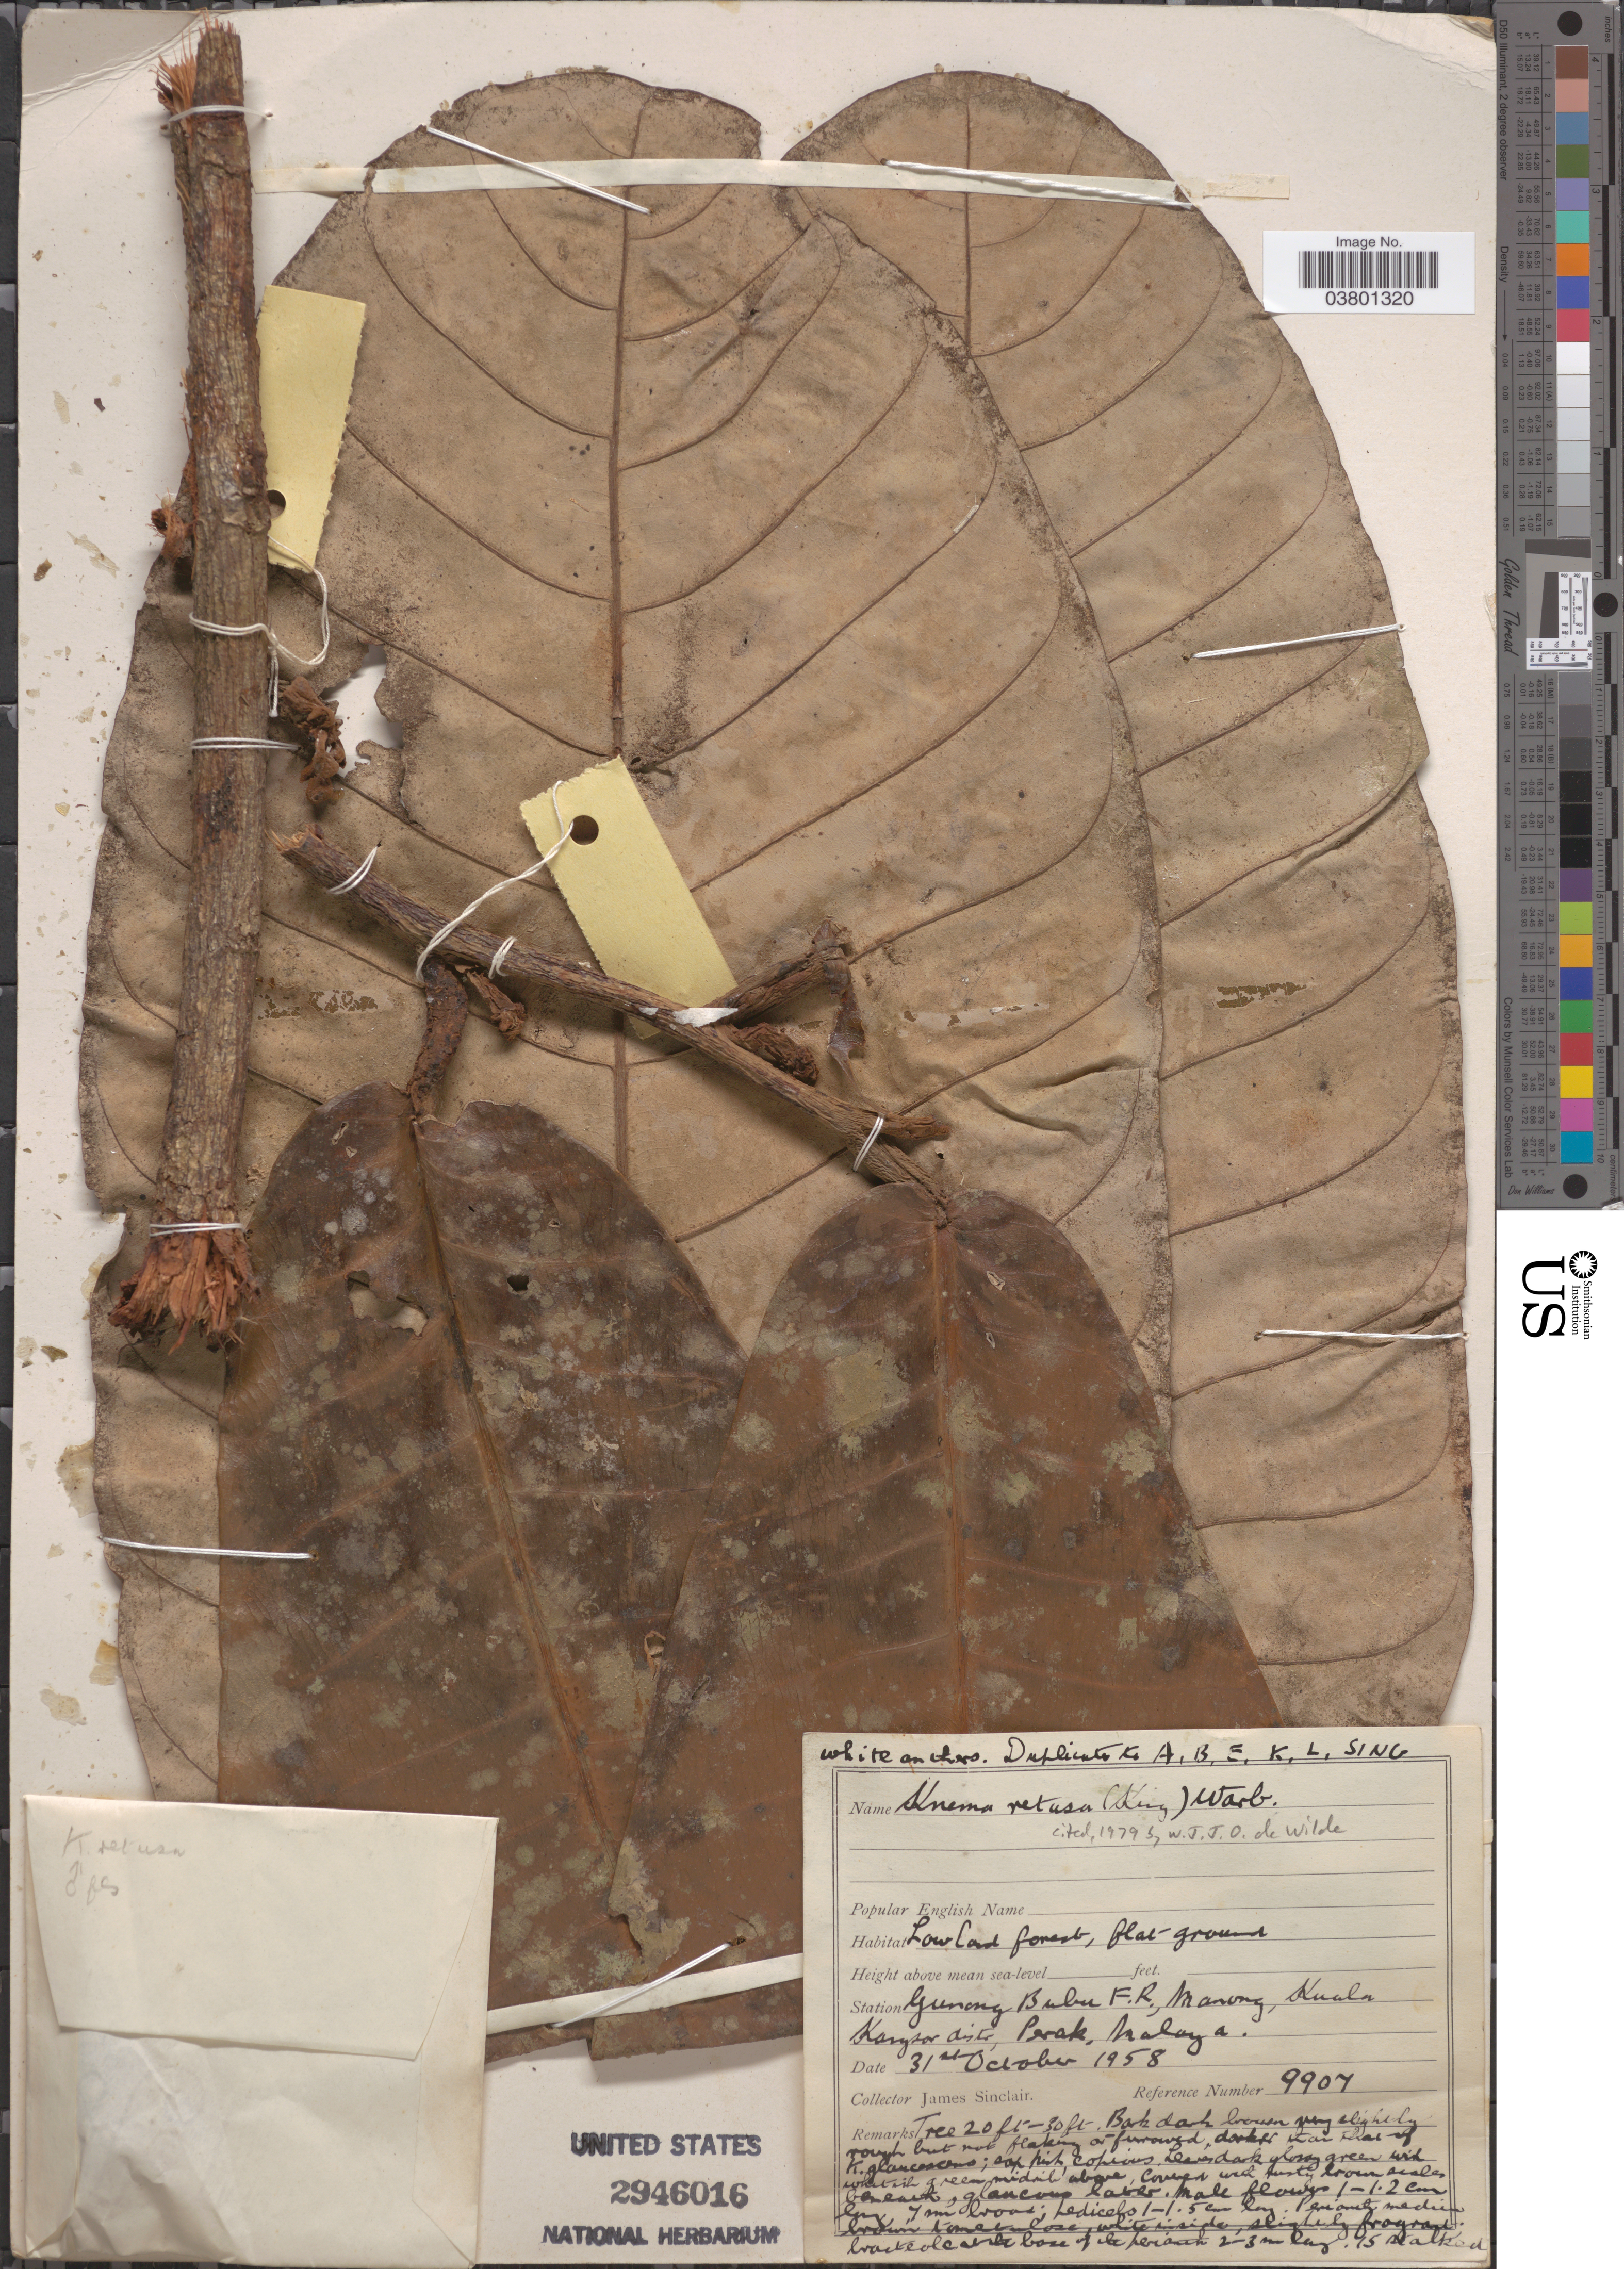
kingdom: Plantae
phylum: Tracheophyta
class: Magnoliopsida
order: Magnoliales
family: Myristicaceae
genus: Knema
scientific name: Knema retusa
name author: Warb.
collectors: J. Sinclair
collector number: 9907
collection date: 1958-10-31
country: Malaysia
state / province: Perak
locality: Station Gunong Bubu F.R., Manong, Kuala Kangsor distr, Malaya.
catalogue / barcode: US 2946016